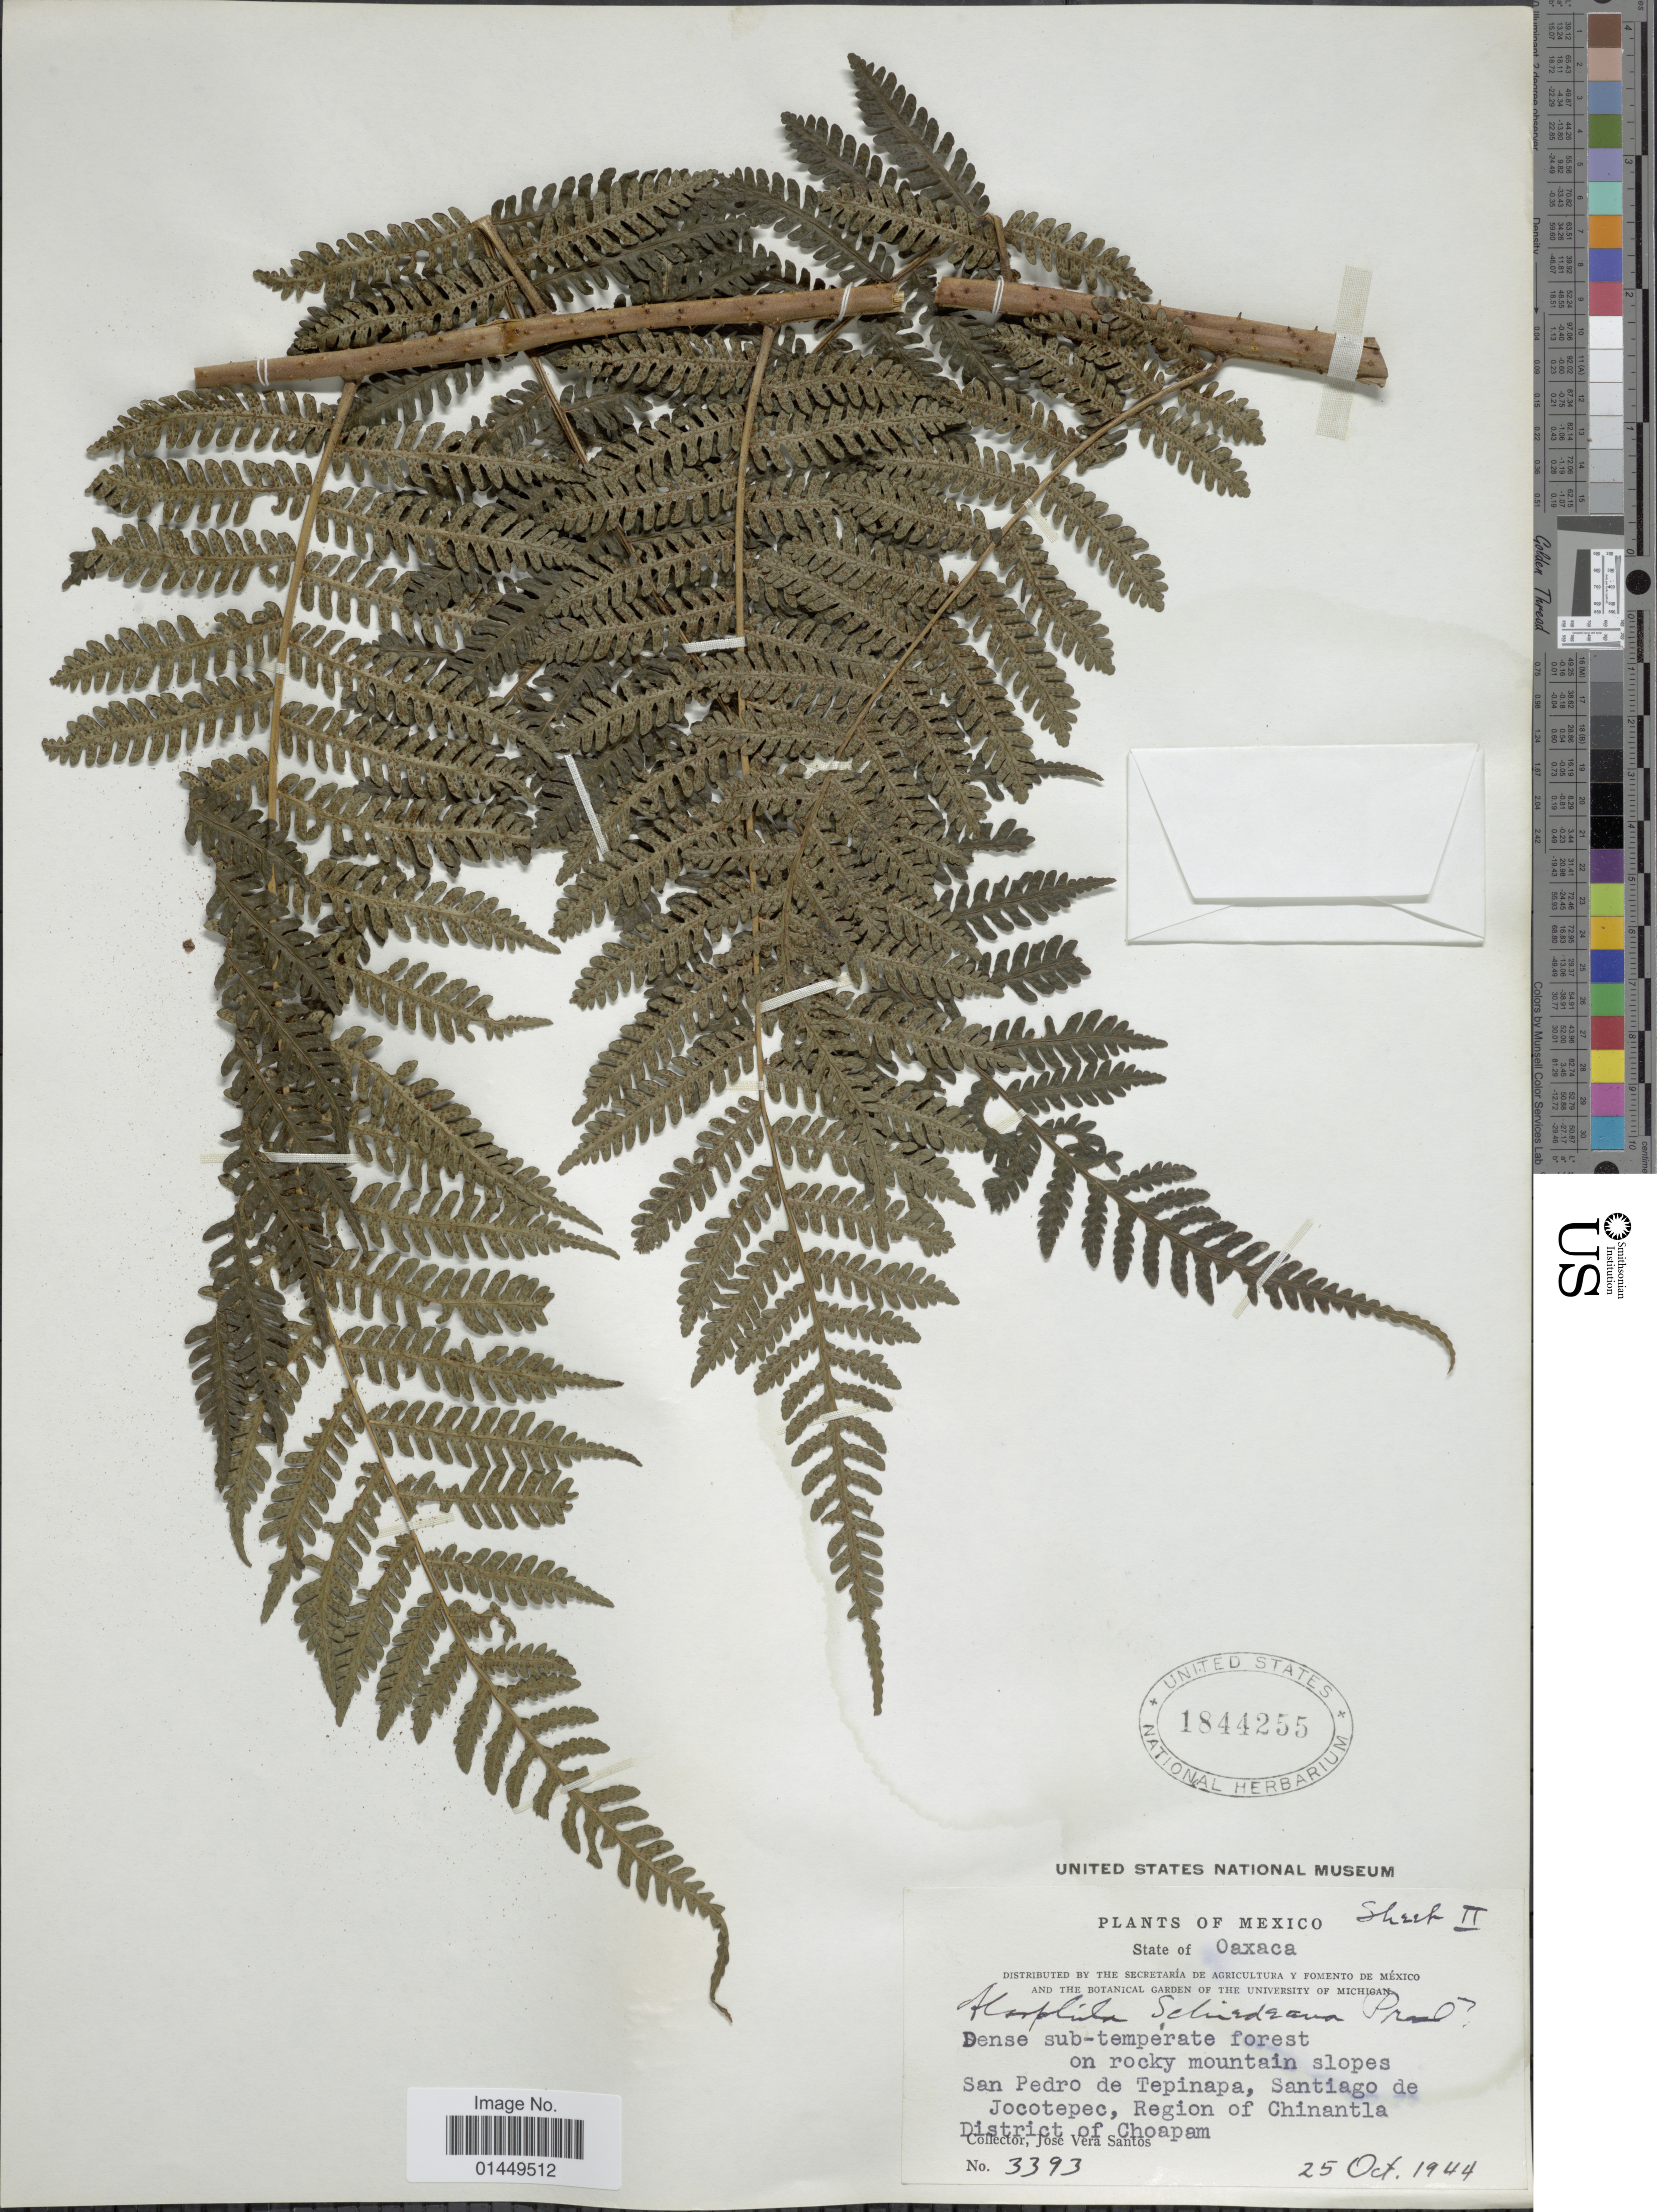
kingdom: Plantae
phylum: Tracheophyta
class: Polypodiopsida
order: Cyatheales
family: Cyatheaceae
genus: Cyathea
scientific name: Cyathea schiedeana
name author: (C. Presl) Domin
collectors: J. V. Santos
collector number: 3393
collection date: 1944-10-25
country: Mexico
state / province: Oaxaca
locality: State of Oaxaca, San Pedro de Tepinapa, Santiago de Jocotepec, Region of Chinantla, District of Choapman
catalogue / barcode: US 1844255